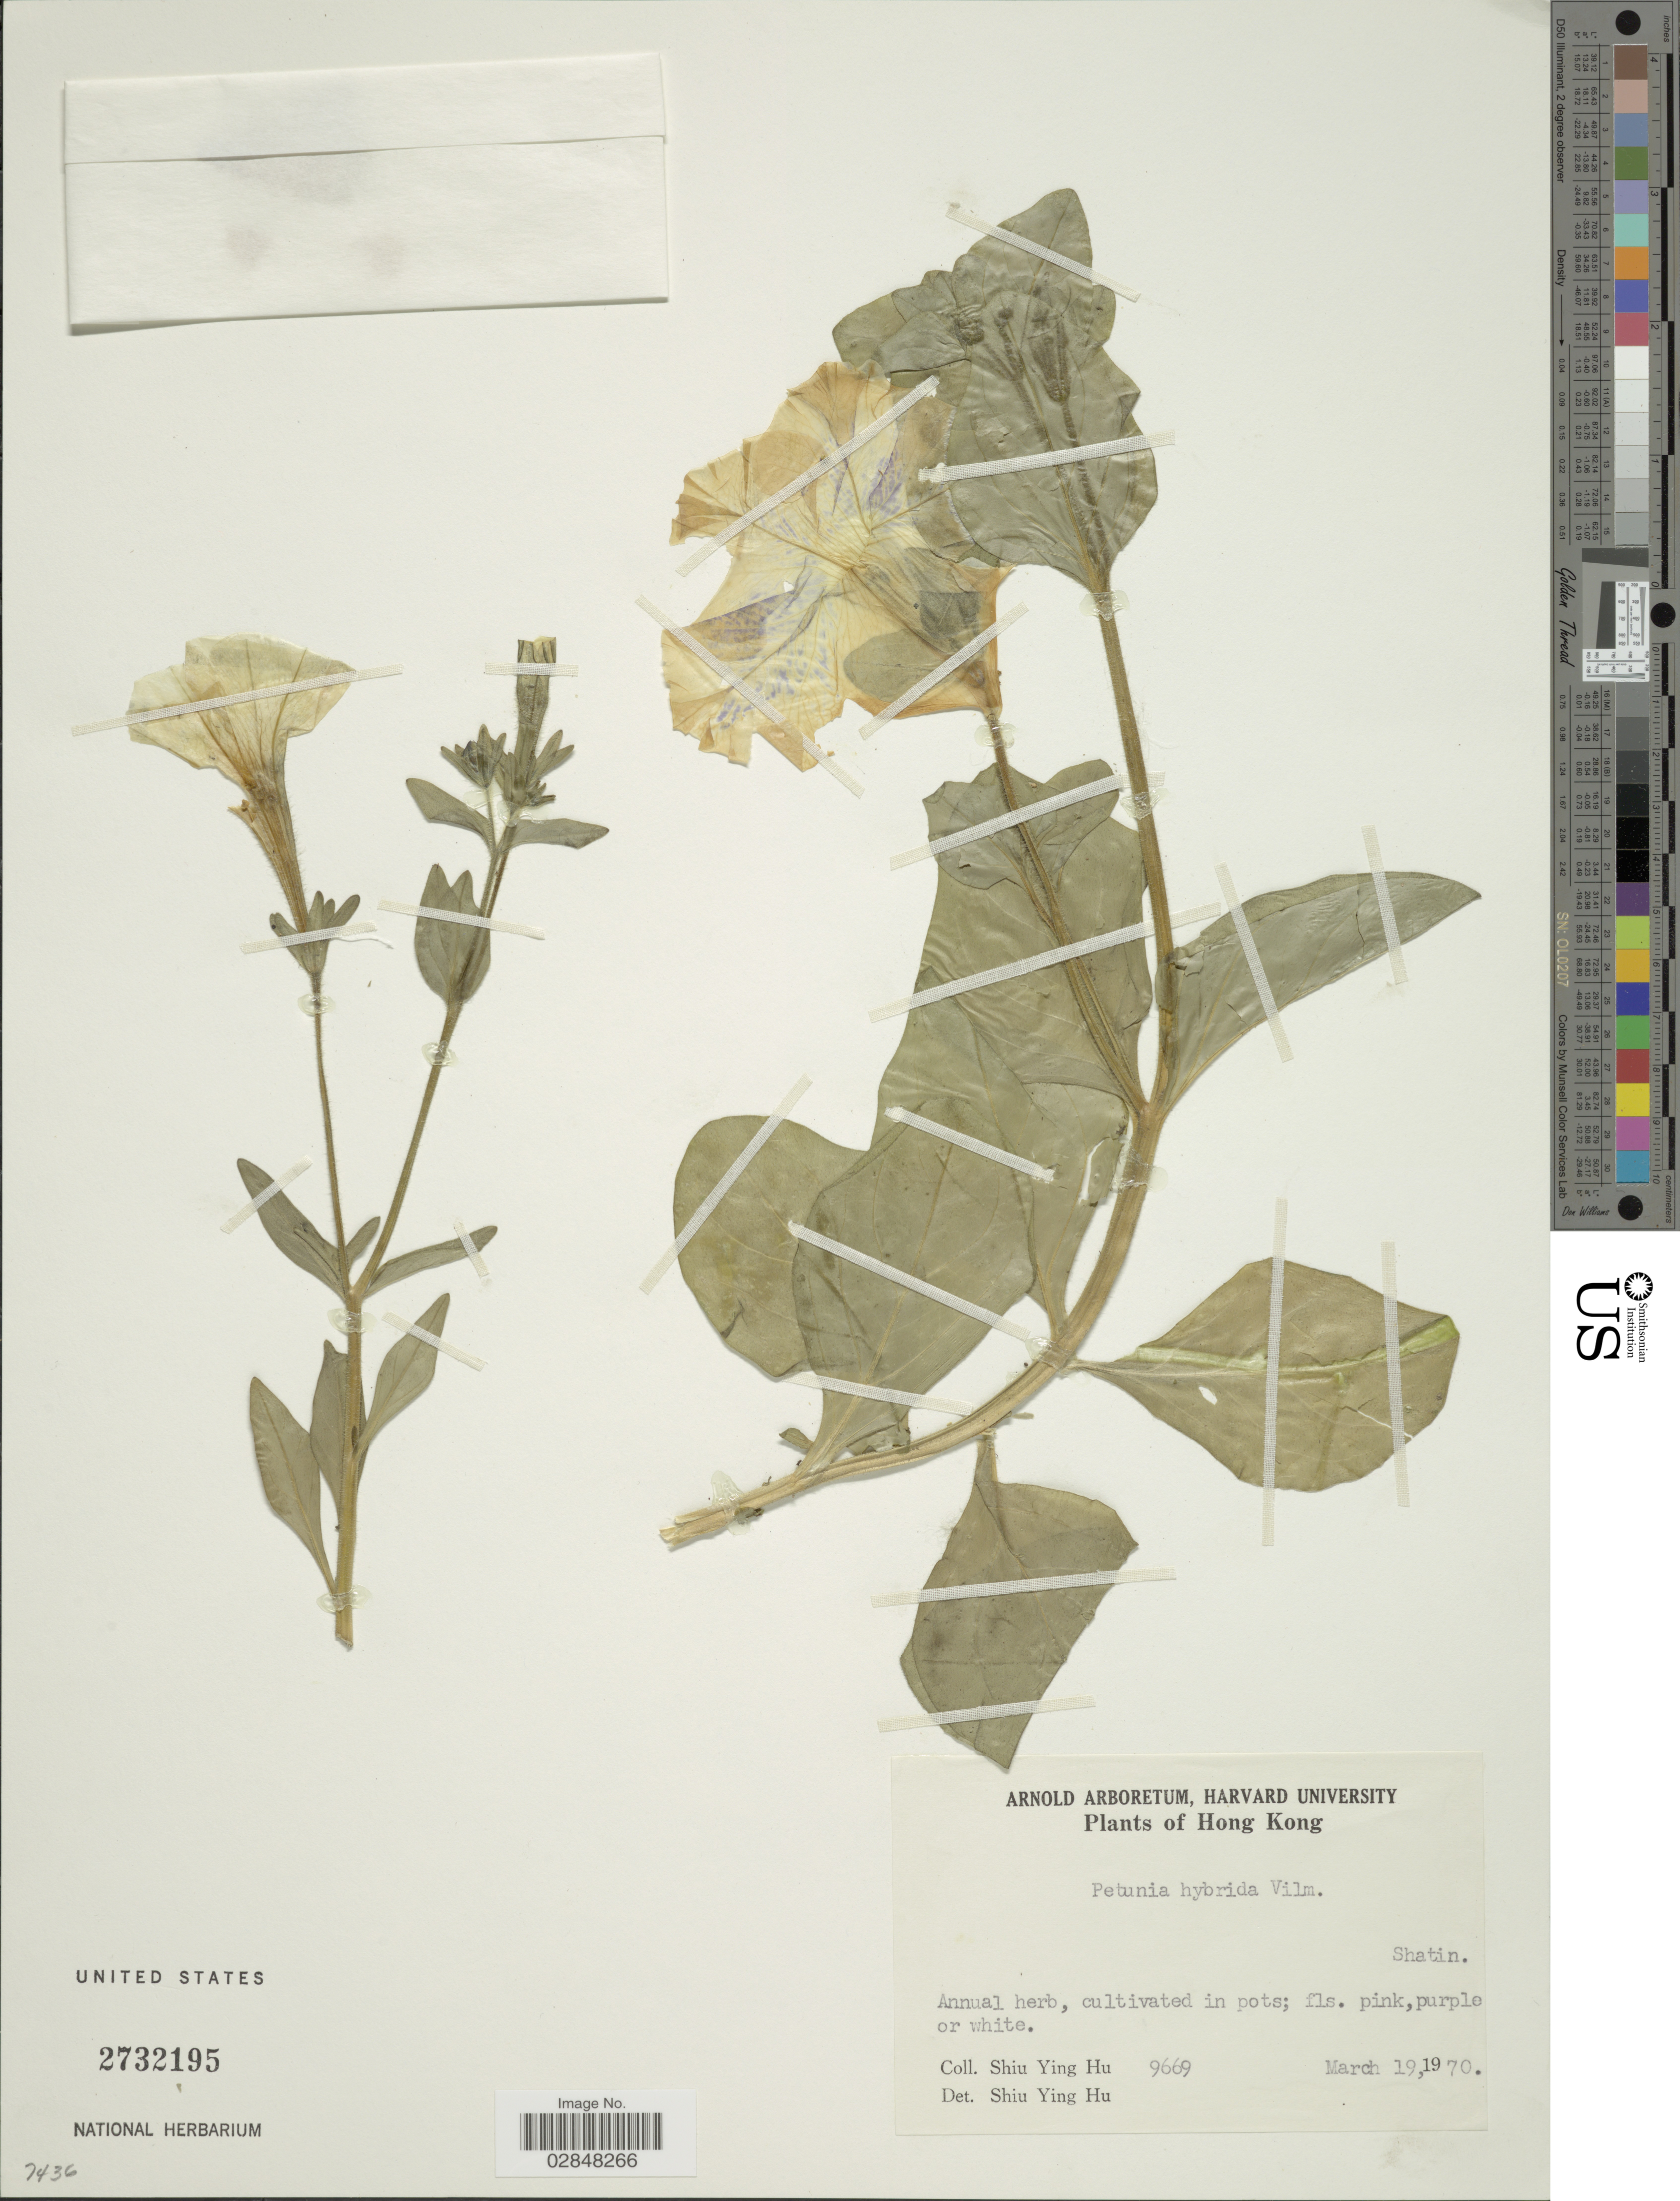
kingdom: Plantae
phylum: Tracheophyta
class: Magnoliopsida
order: Solanales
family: Solanaceae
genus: Petunia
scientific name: Petunia hybrida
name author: E. Vilm.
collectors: S. Y. Hu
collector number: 9669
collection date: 1970-03-19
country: China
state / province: Hong Kong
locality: Shatin.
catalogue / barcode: US 2732195